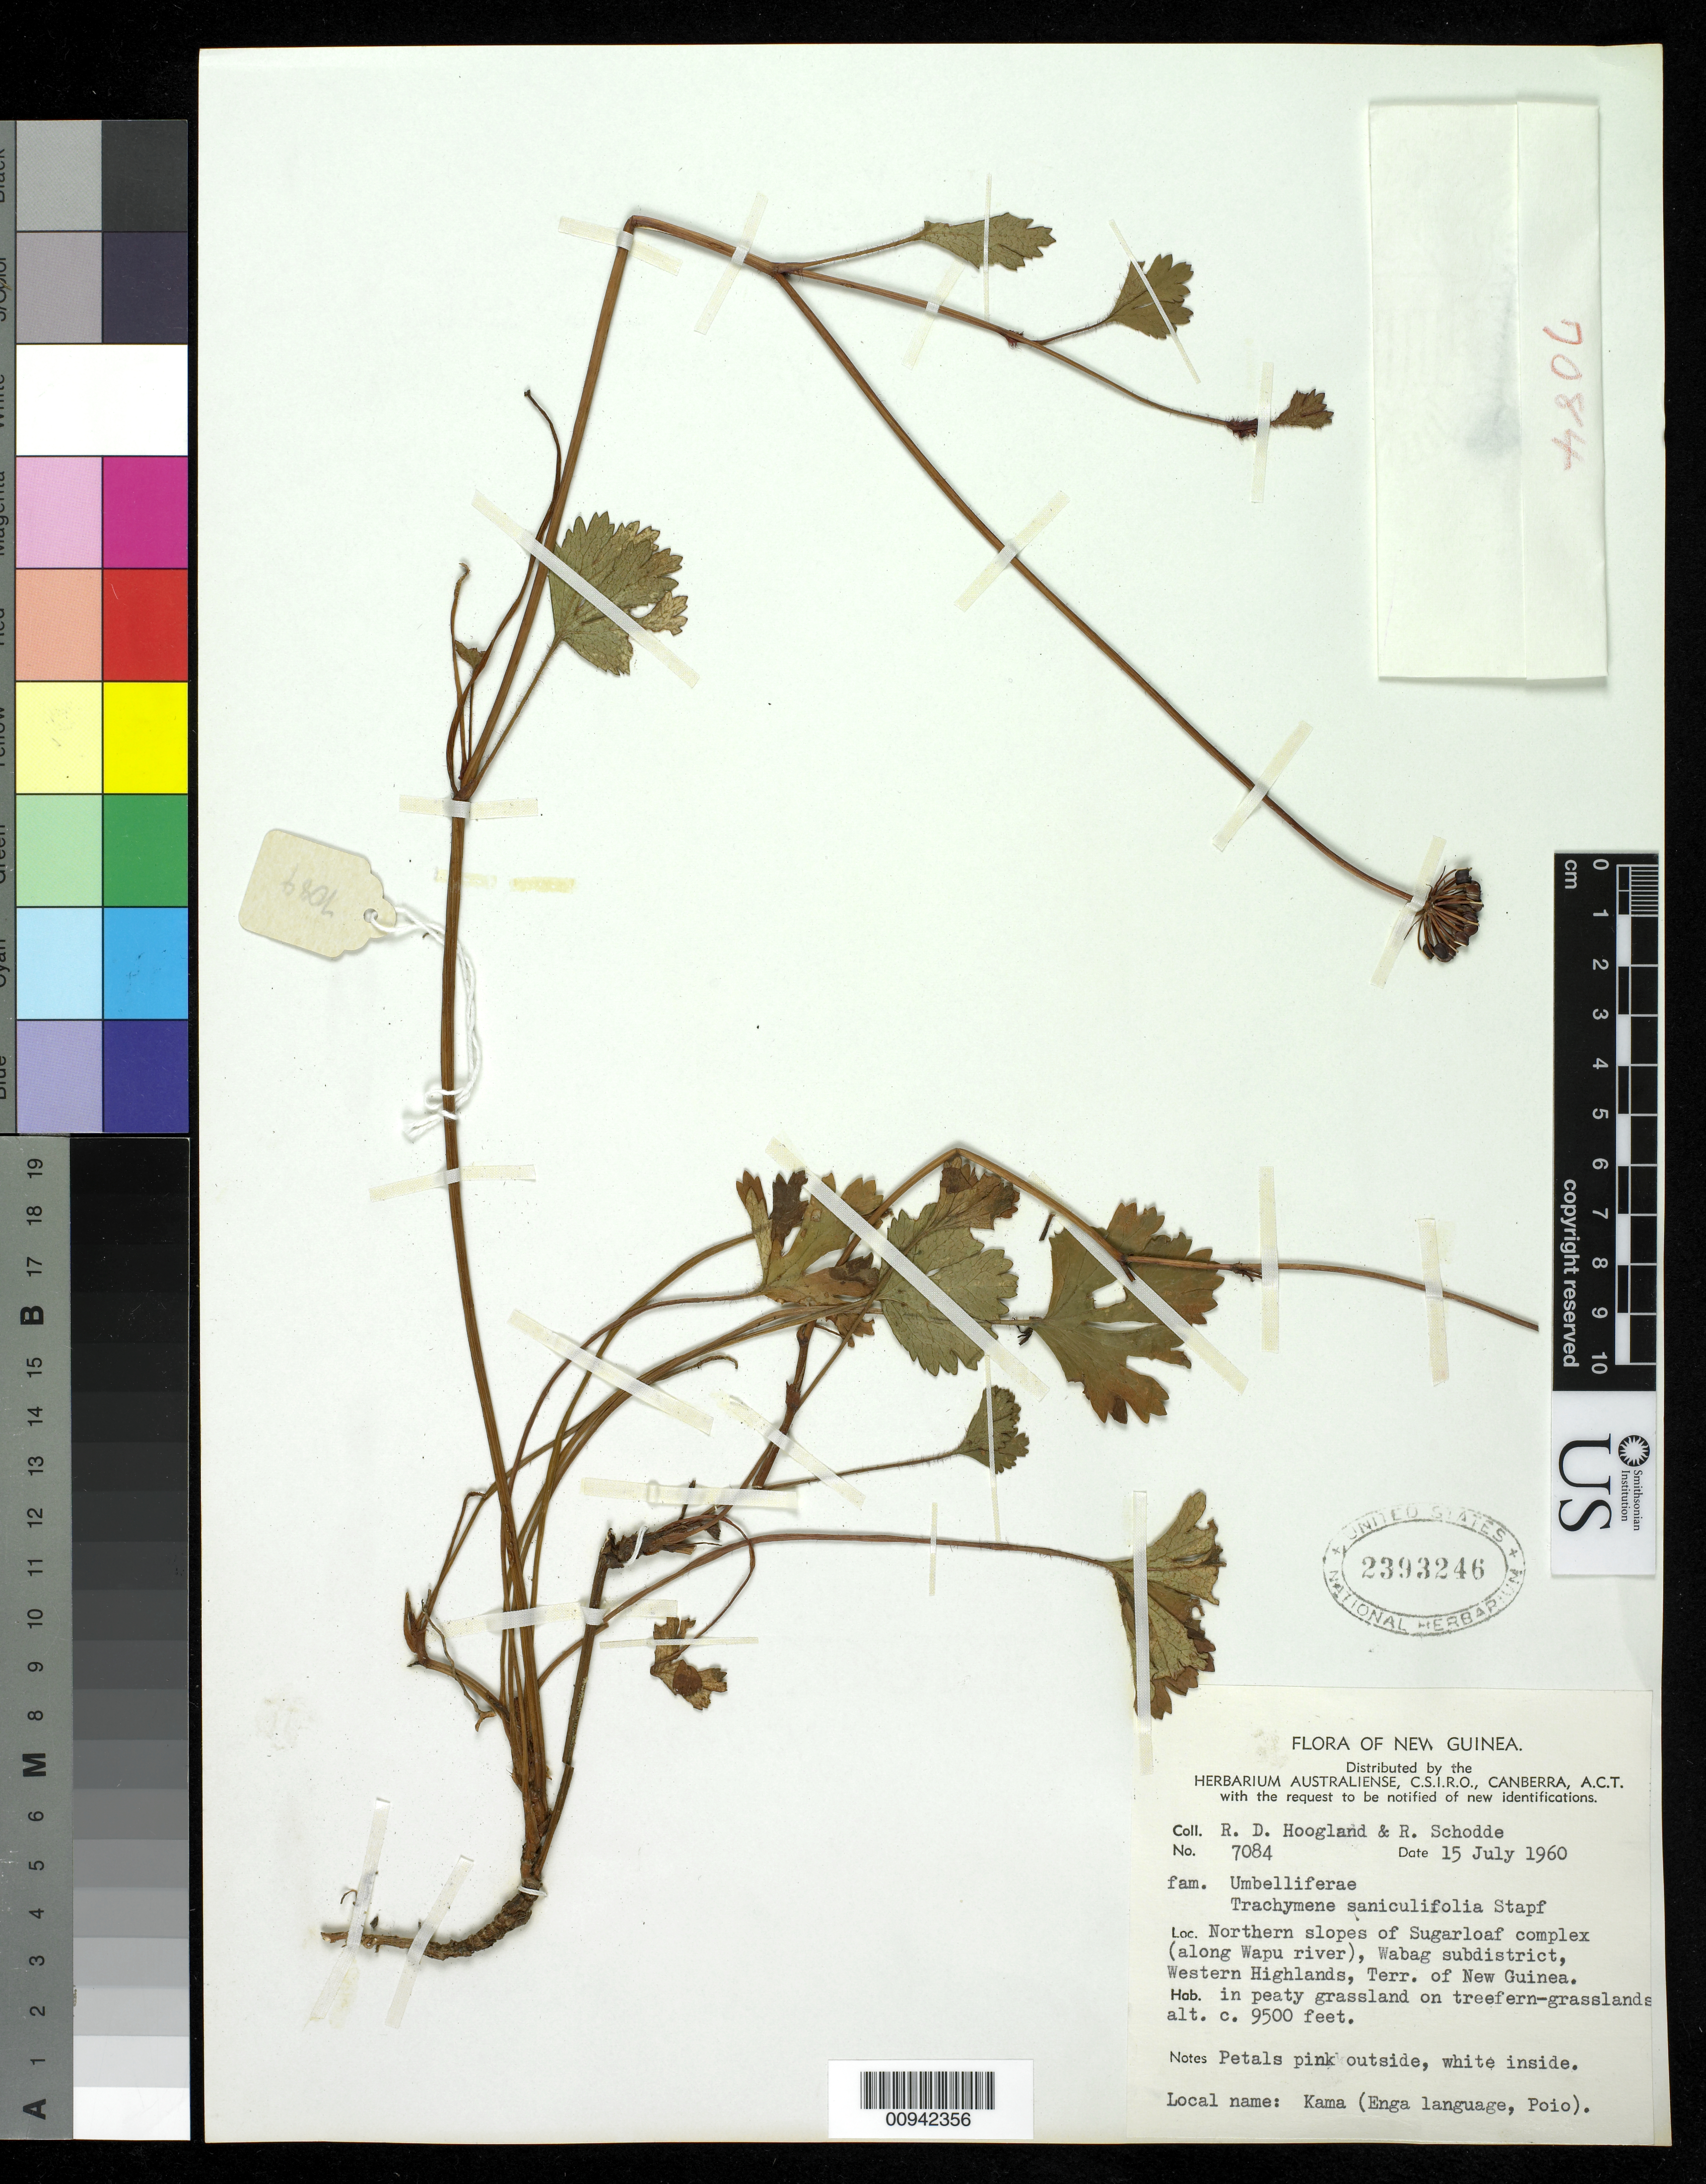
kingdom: Plantae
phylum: Tracheophyta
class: Magnoliopsida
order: Apiales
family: Araliaceae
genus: Trachymene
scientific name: Trachymene saniculaefolia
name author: Stapf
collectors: R. D. Hoogland & R. Schodde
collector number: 7084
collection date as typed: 15 Jul 1960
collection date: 1960-07-15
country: Papua New Guinea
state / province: Enga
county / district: Wabag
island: New Guinea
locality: Northern slopes of Sugarloaf complex (along Wapu river) Wabag subdistrict,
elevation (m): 2896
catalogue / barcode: US 2393246